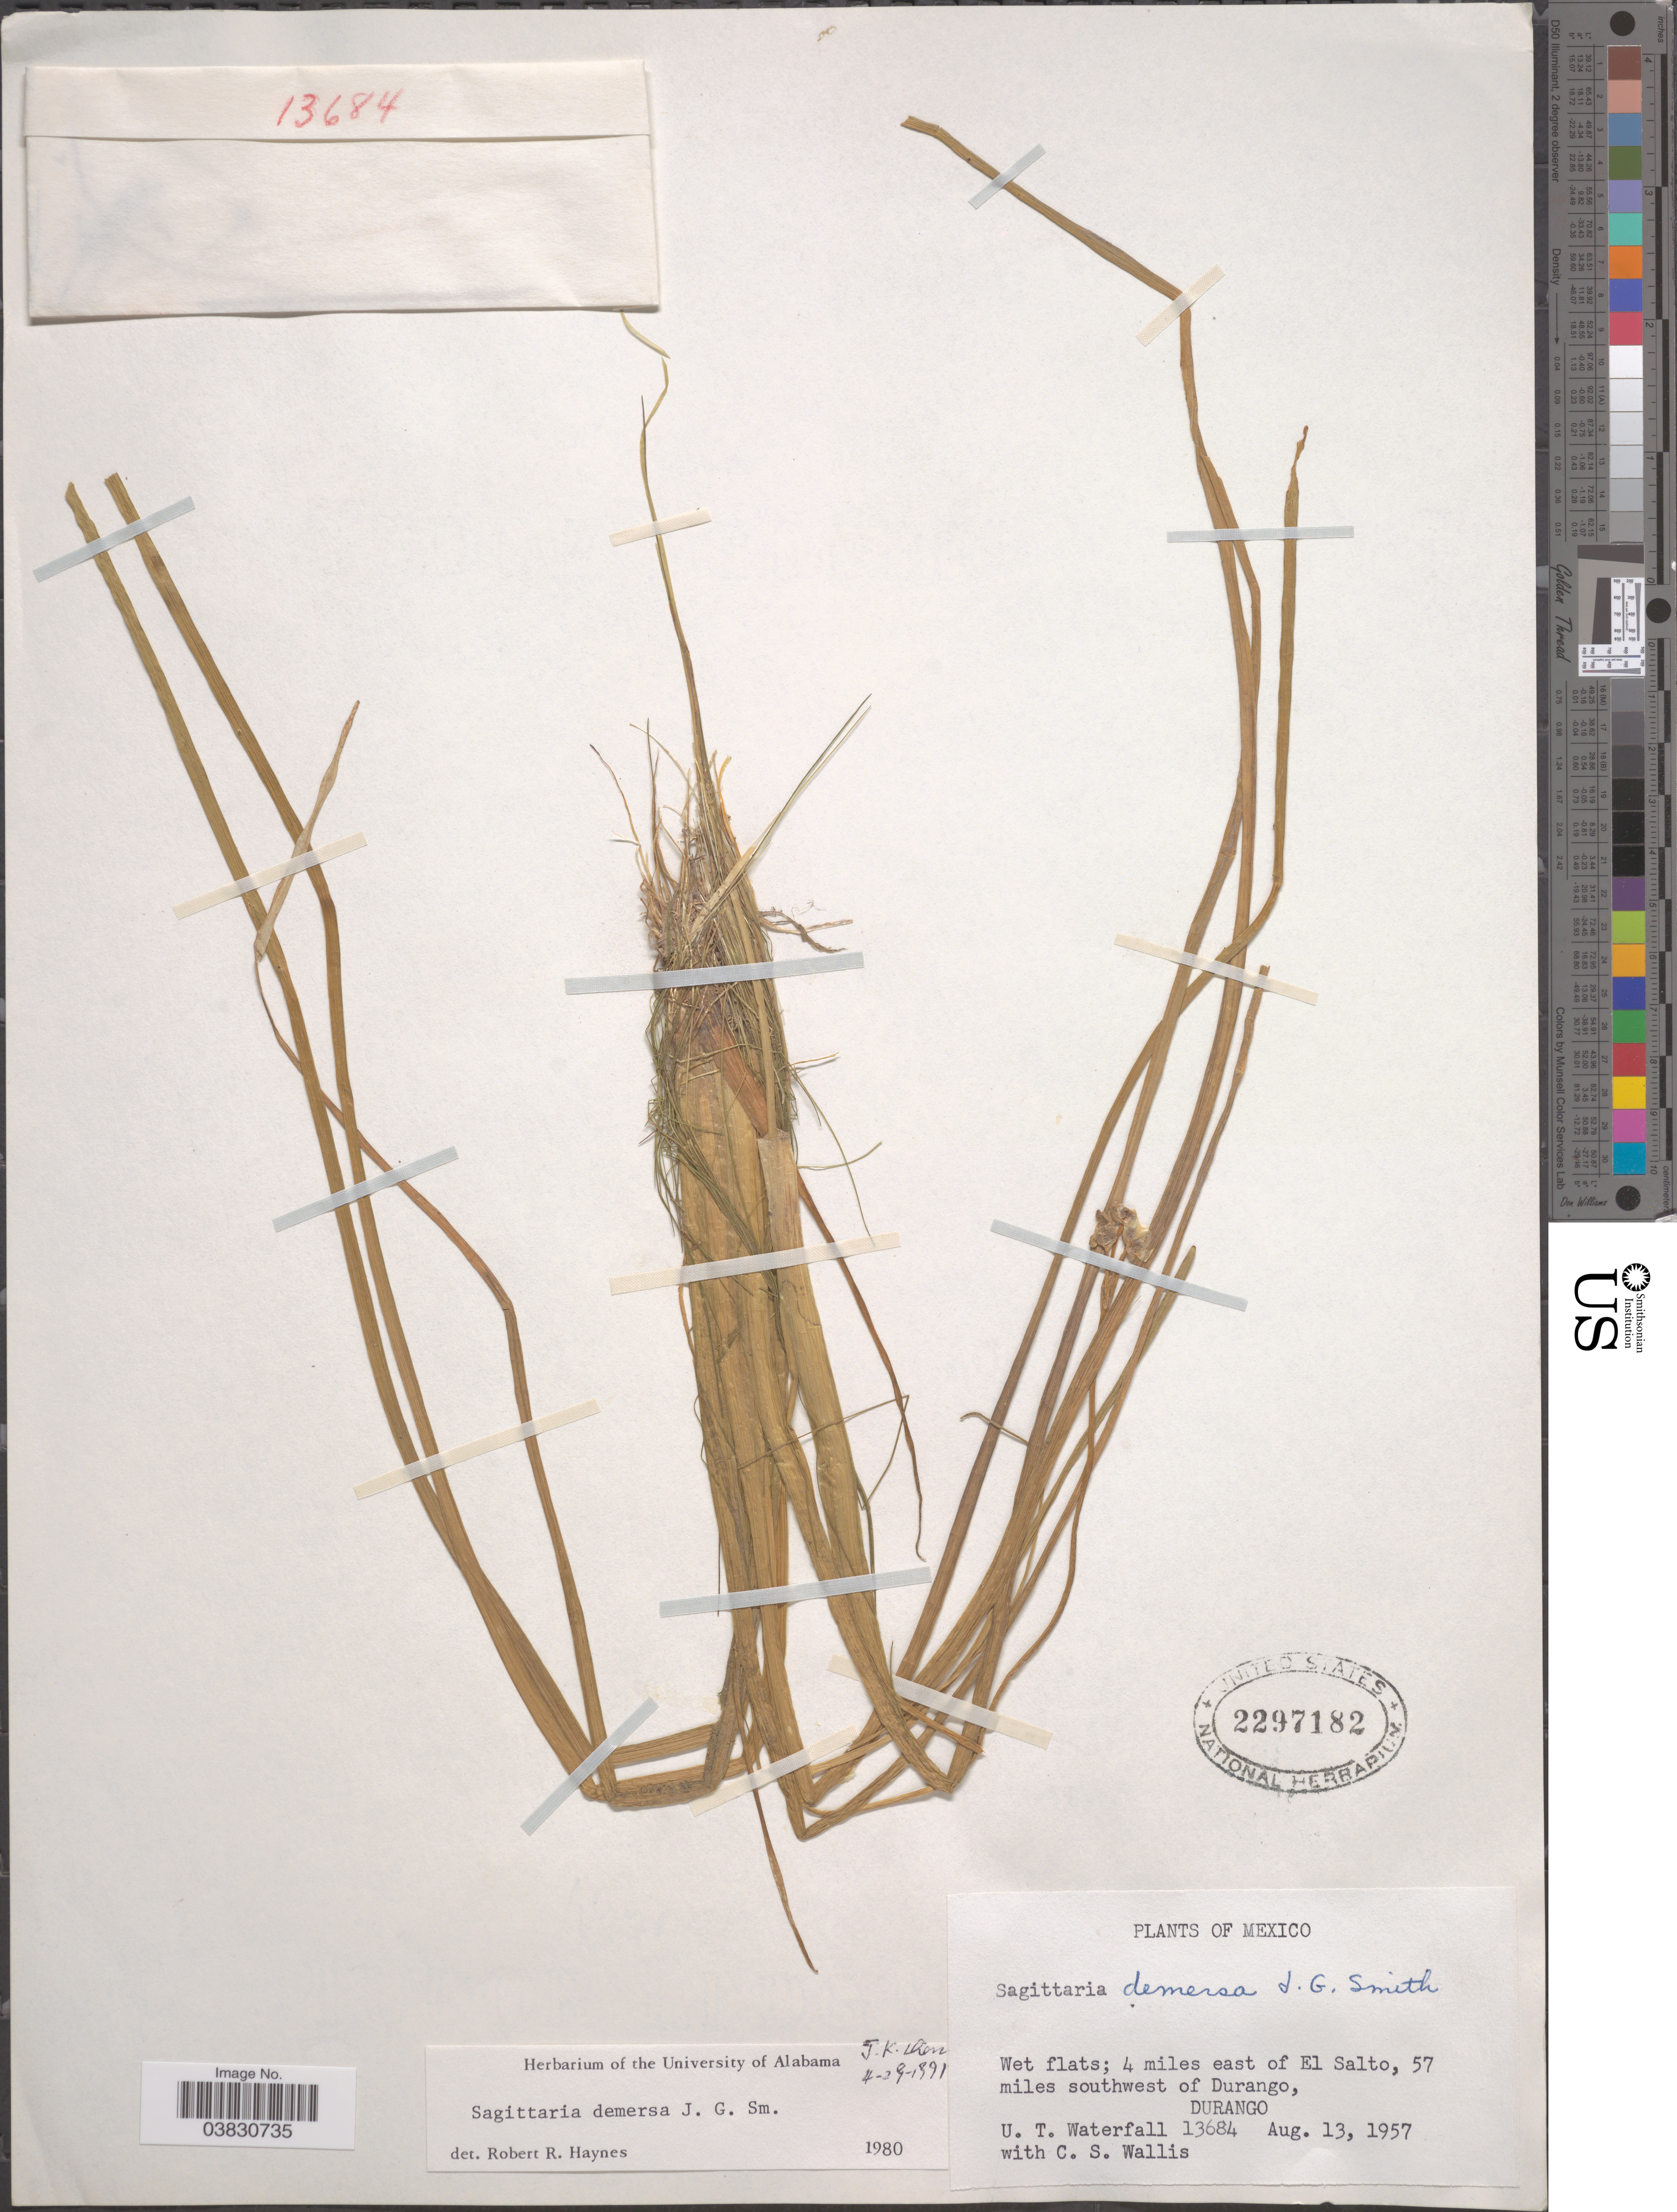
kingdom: Plantae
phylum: Tracheophyta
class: Liliopsida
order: Alismatales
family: Alismataceae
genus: Sagittaria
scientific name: Sagittaria demersa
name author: J.G. Sm.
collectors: U. T. Waterfall & C. S. Wallis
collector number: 13684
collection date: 1957-08-13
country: Mexico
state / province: Durango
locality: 4 miles east of El Salto, 57 miles southwest of Durango.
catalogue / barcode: US 2297182